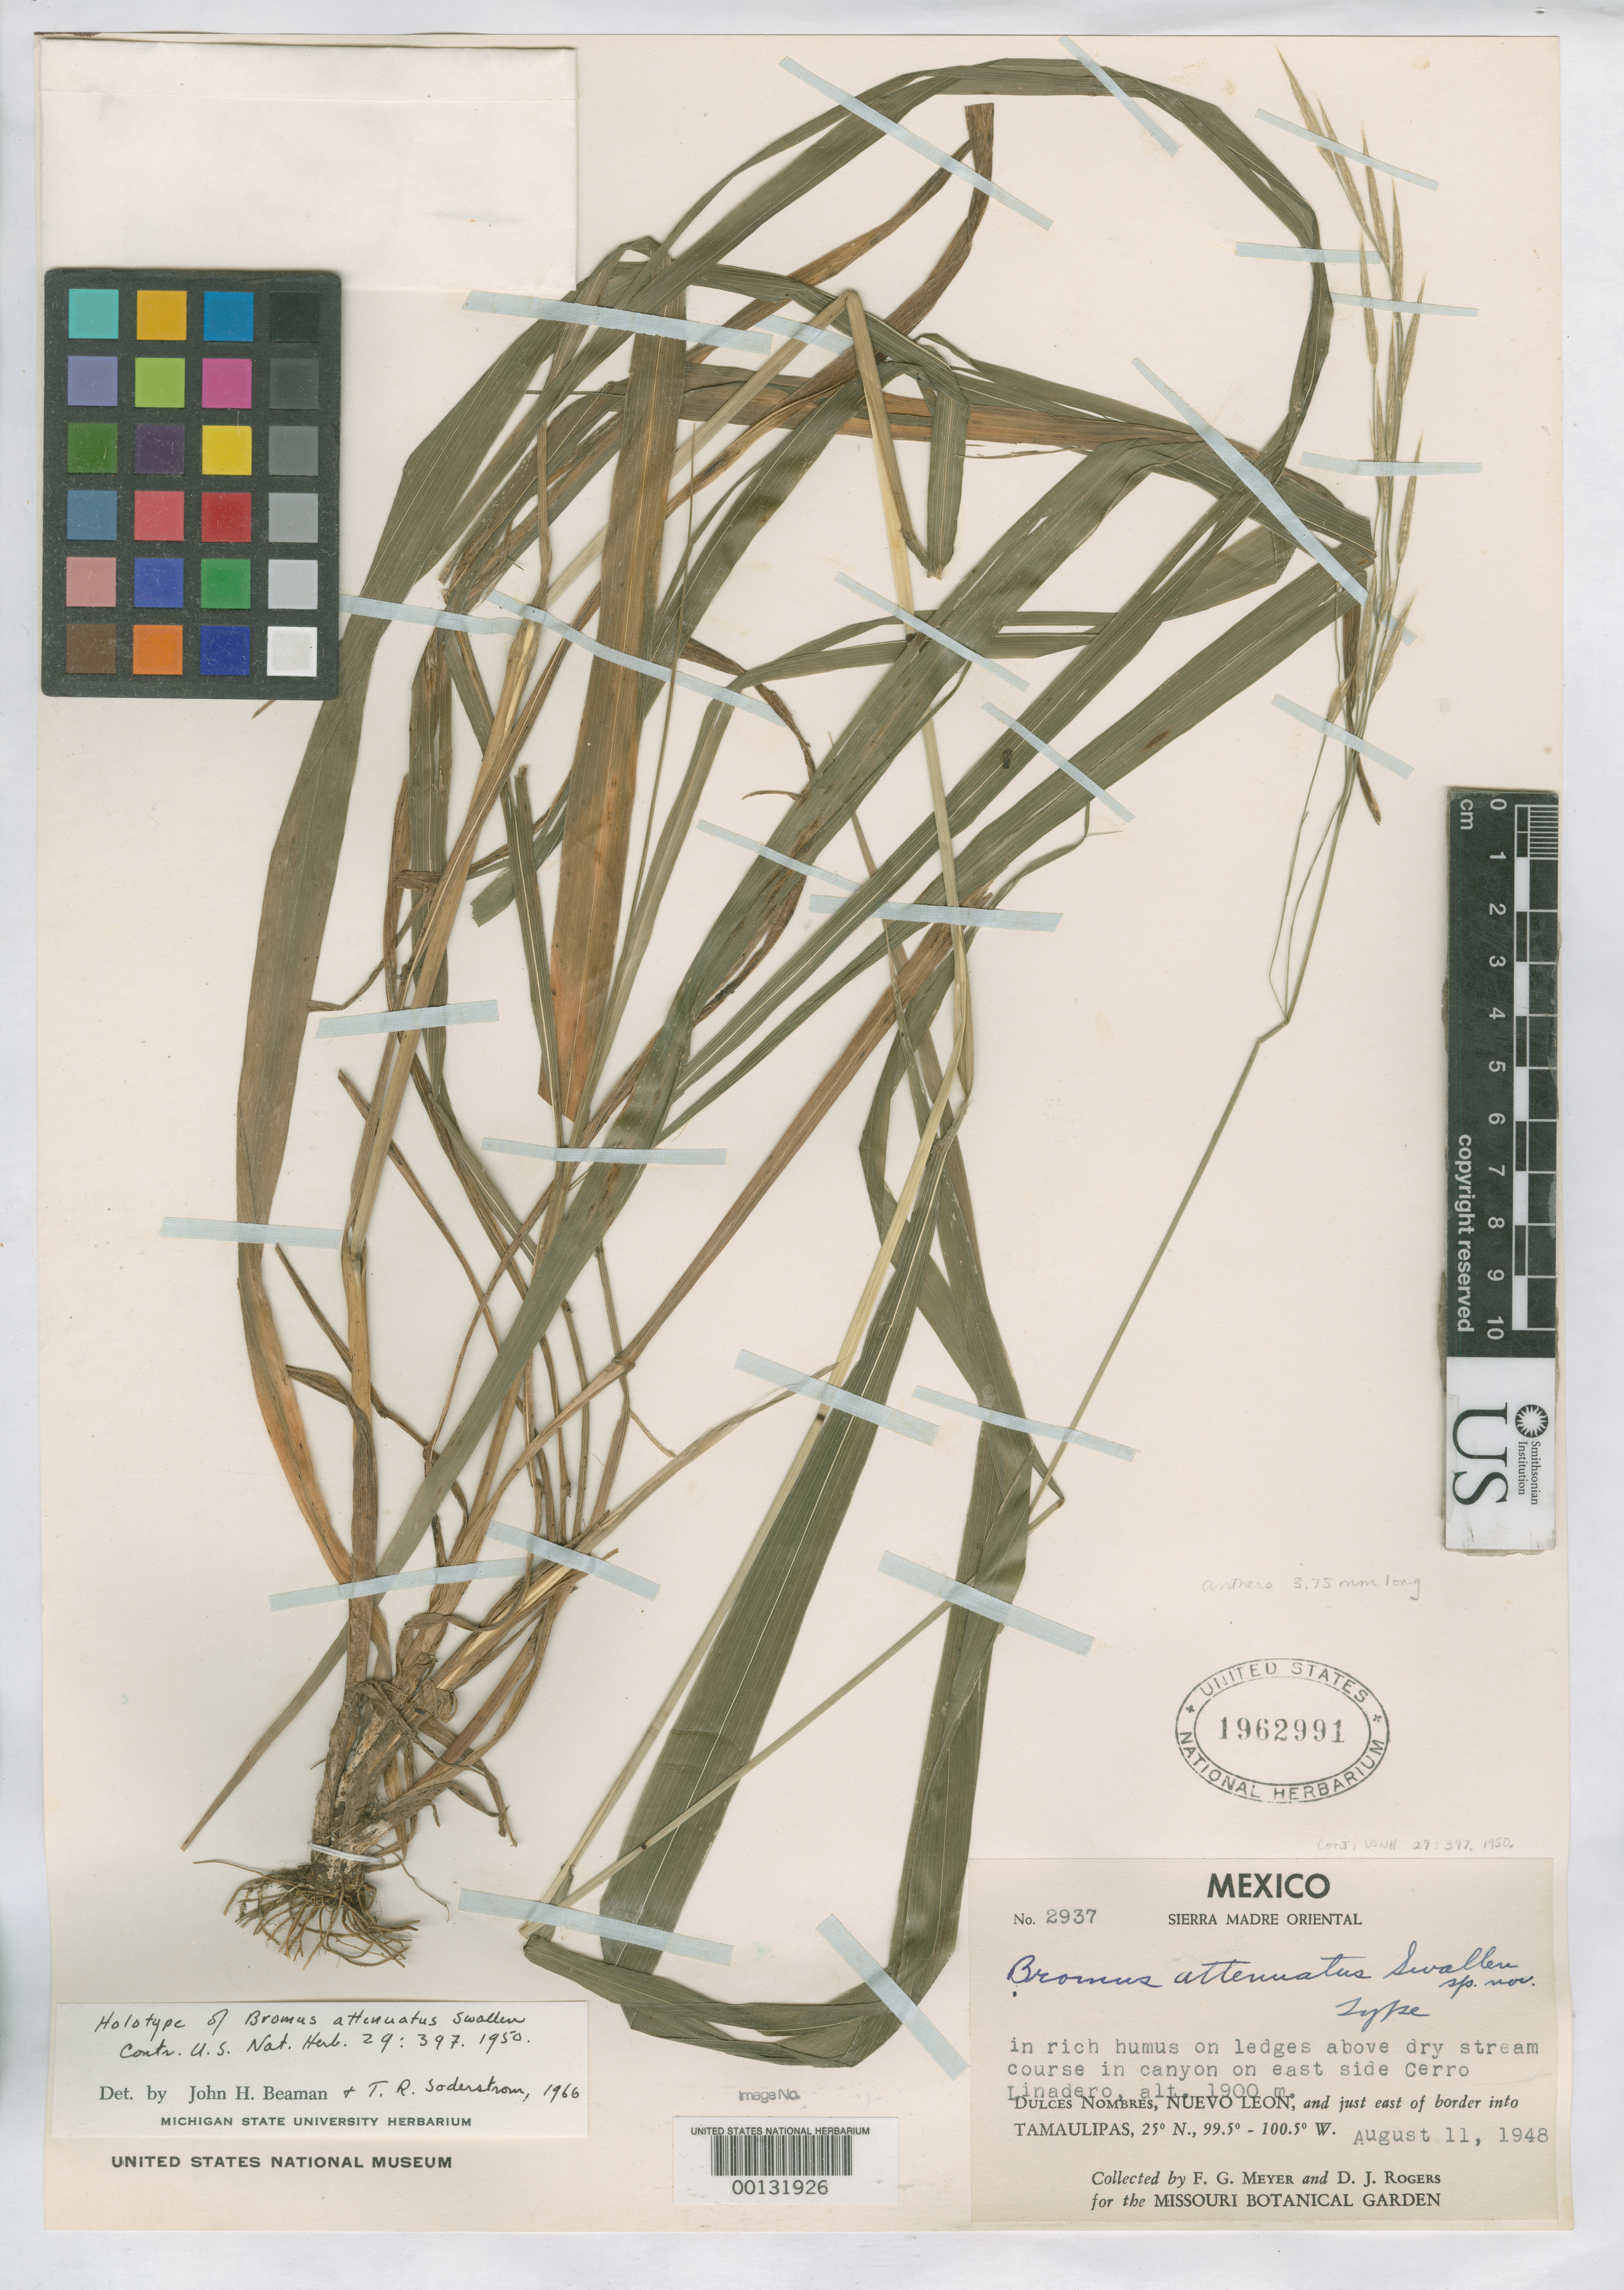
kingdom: Plantae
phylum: Tracheophyta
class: Liliopsida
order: Poales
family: Poaceae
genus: Bromus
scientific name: Bromus attenuatus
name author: Swallen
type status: Holotype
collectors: F. G. Meyer & D. J. Rogers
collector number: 2937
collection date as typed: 11 Aug 1948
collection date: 1948-08-11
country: Mexico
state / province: Nuevo León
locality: Sierra Madre, Cerro Linadero, Dulces Nombres.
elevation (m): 1900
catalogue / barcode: US 1962991